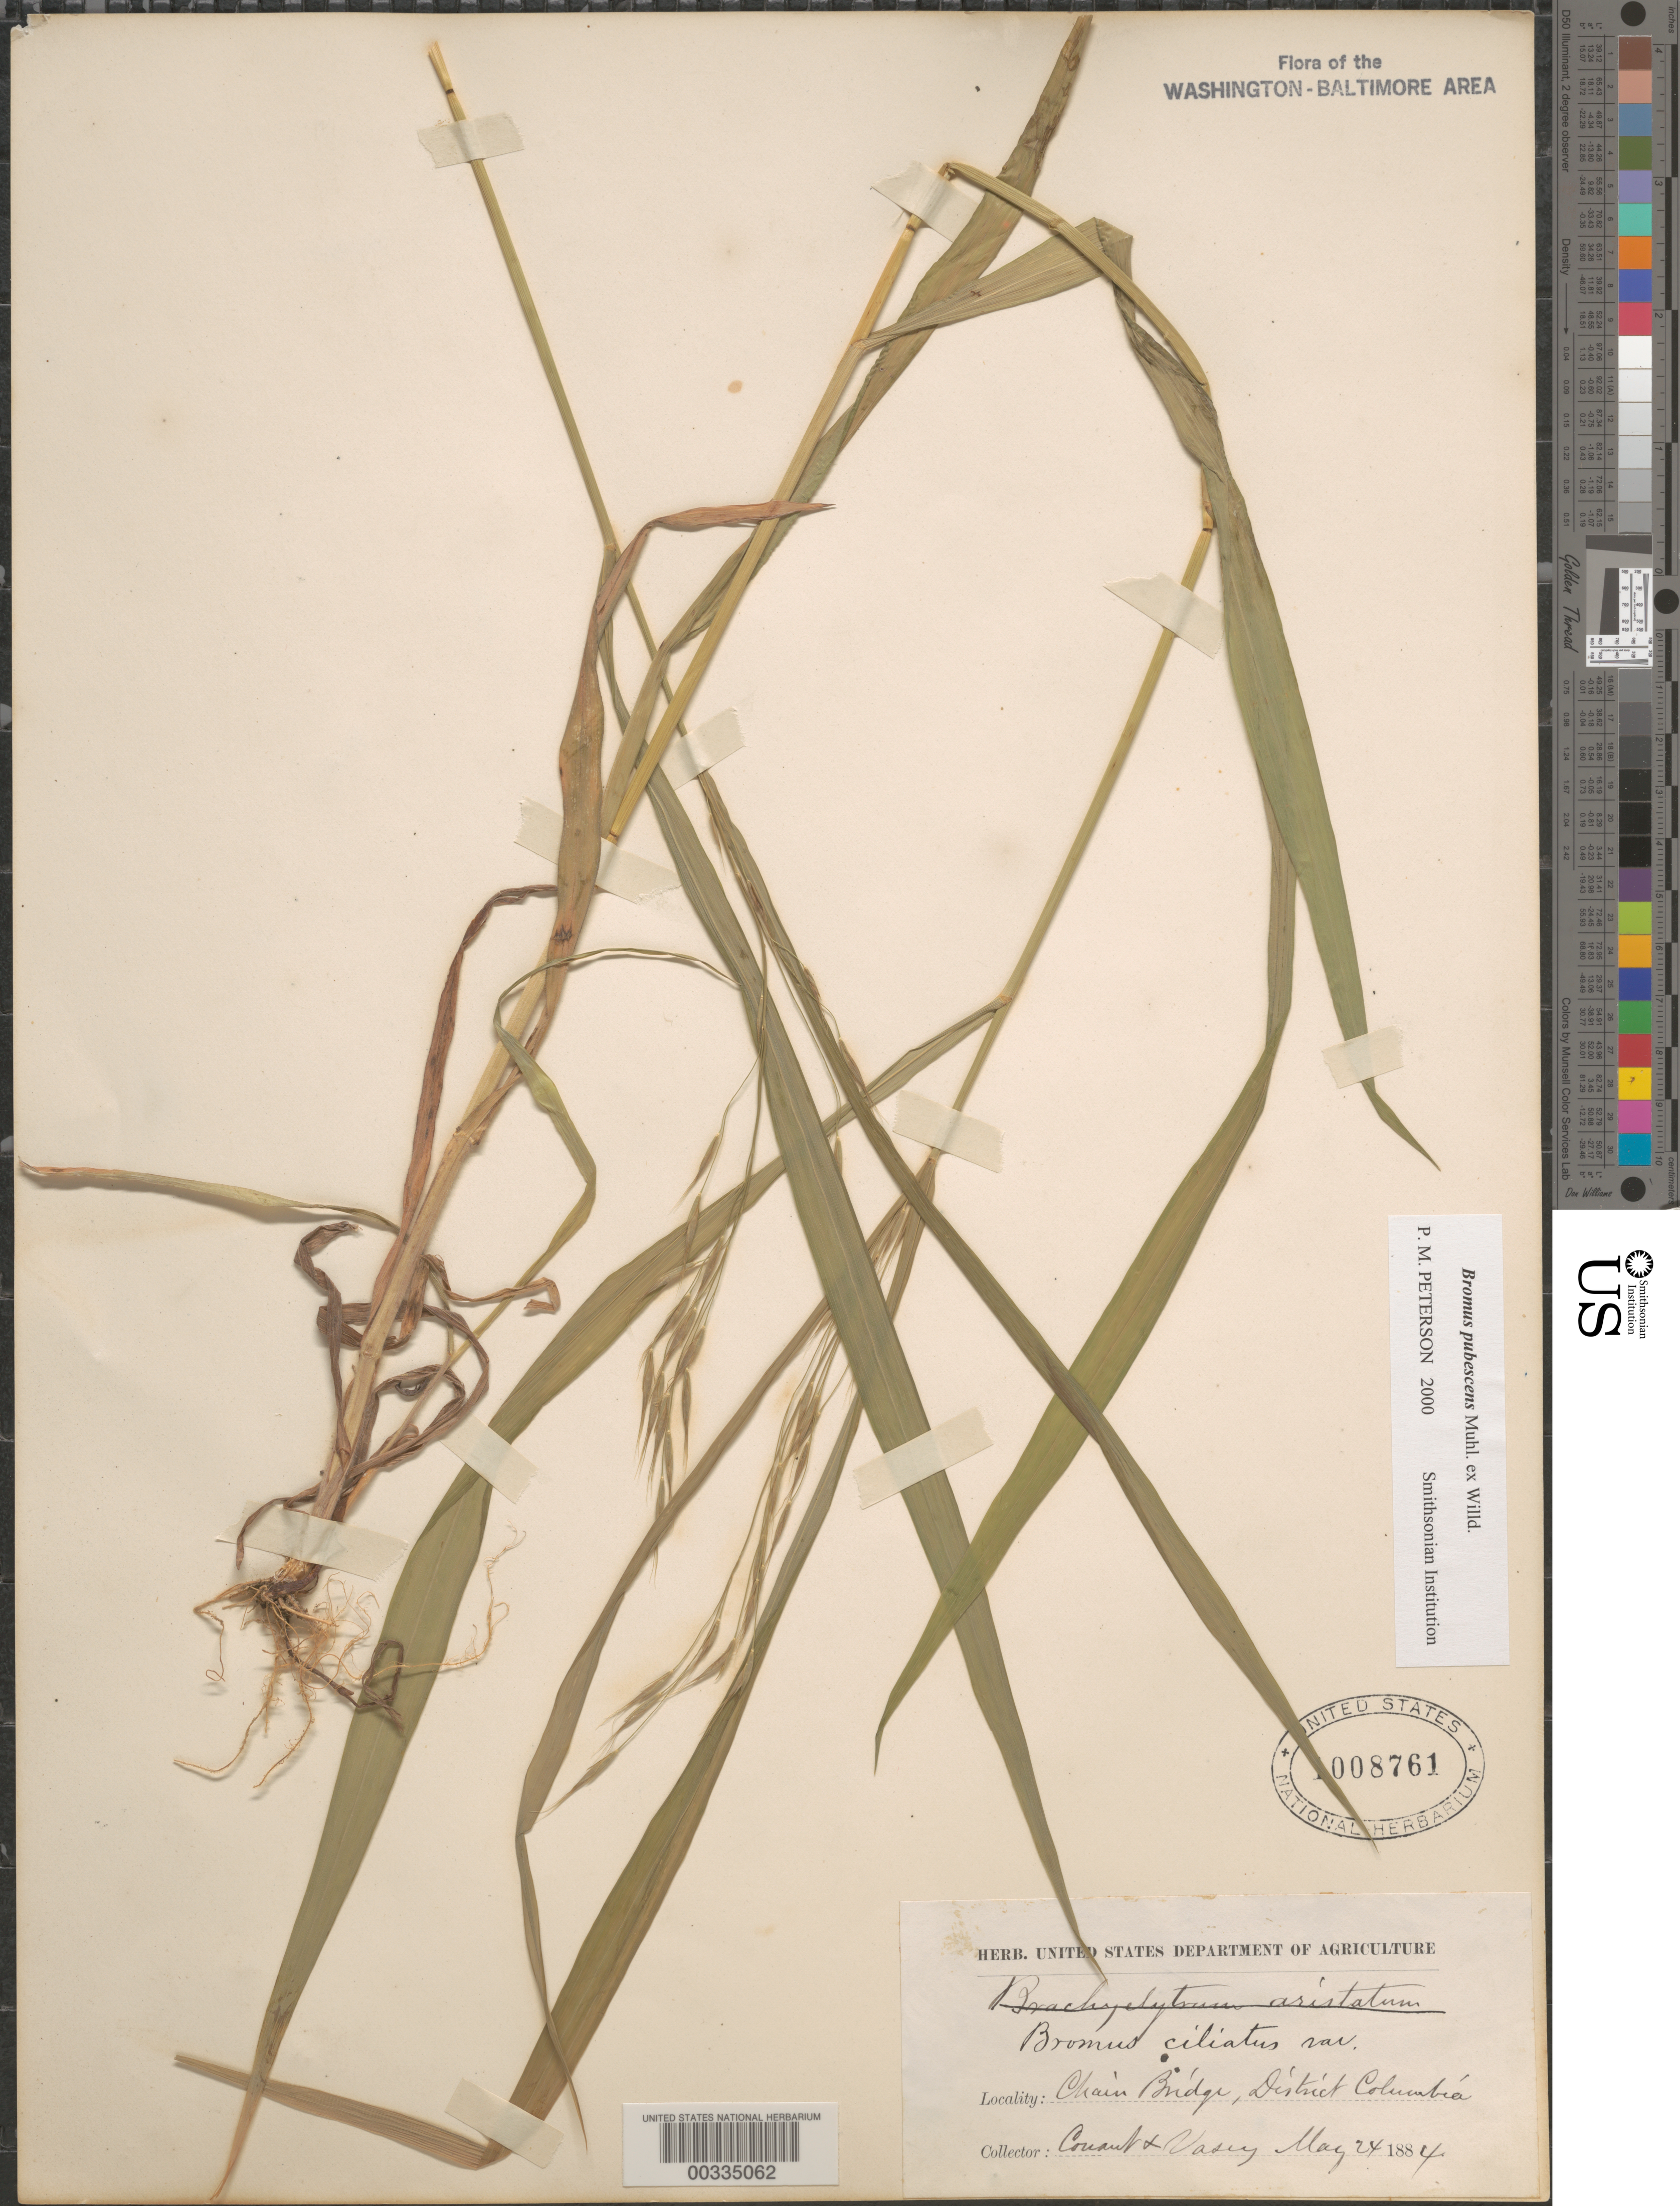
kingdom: Plantae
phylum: Tracheophyta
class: Liliopsida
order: Poales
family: Poaceae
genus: Bromus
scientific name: Bromus pubescens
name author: Muhl. ex Willd.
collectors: W. P. Conant & G. Vasey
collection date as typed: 24 May 1884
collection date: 1884-05-24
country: United States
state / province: District of Columbia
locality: Chain Bridge C. and O. Canal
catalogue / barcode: US 1008761